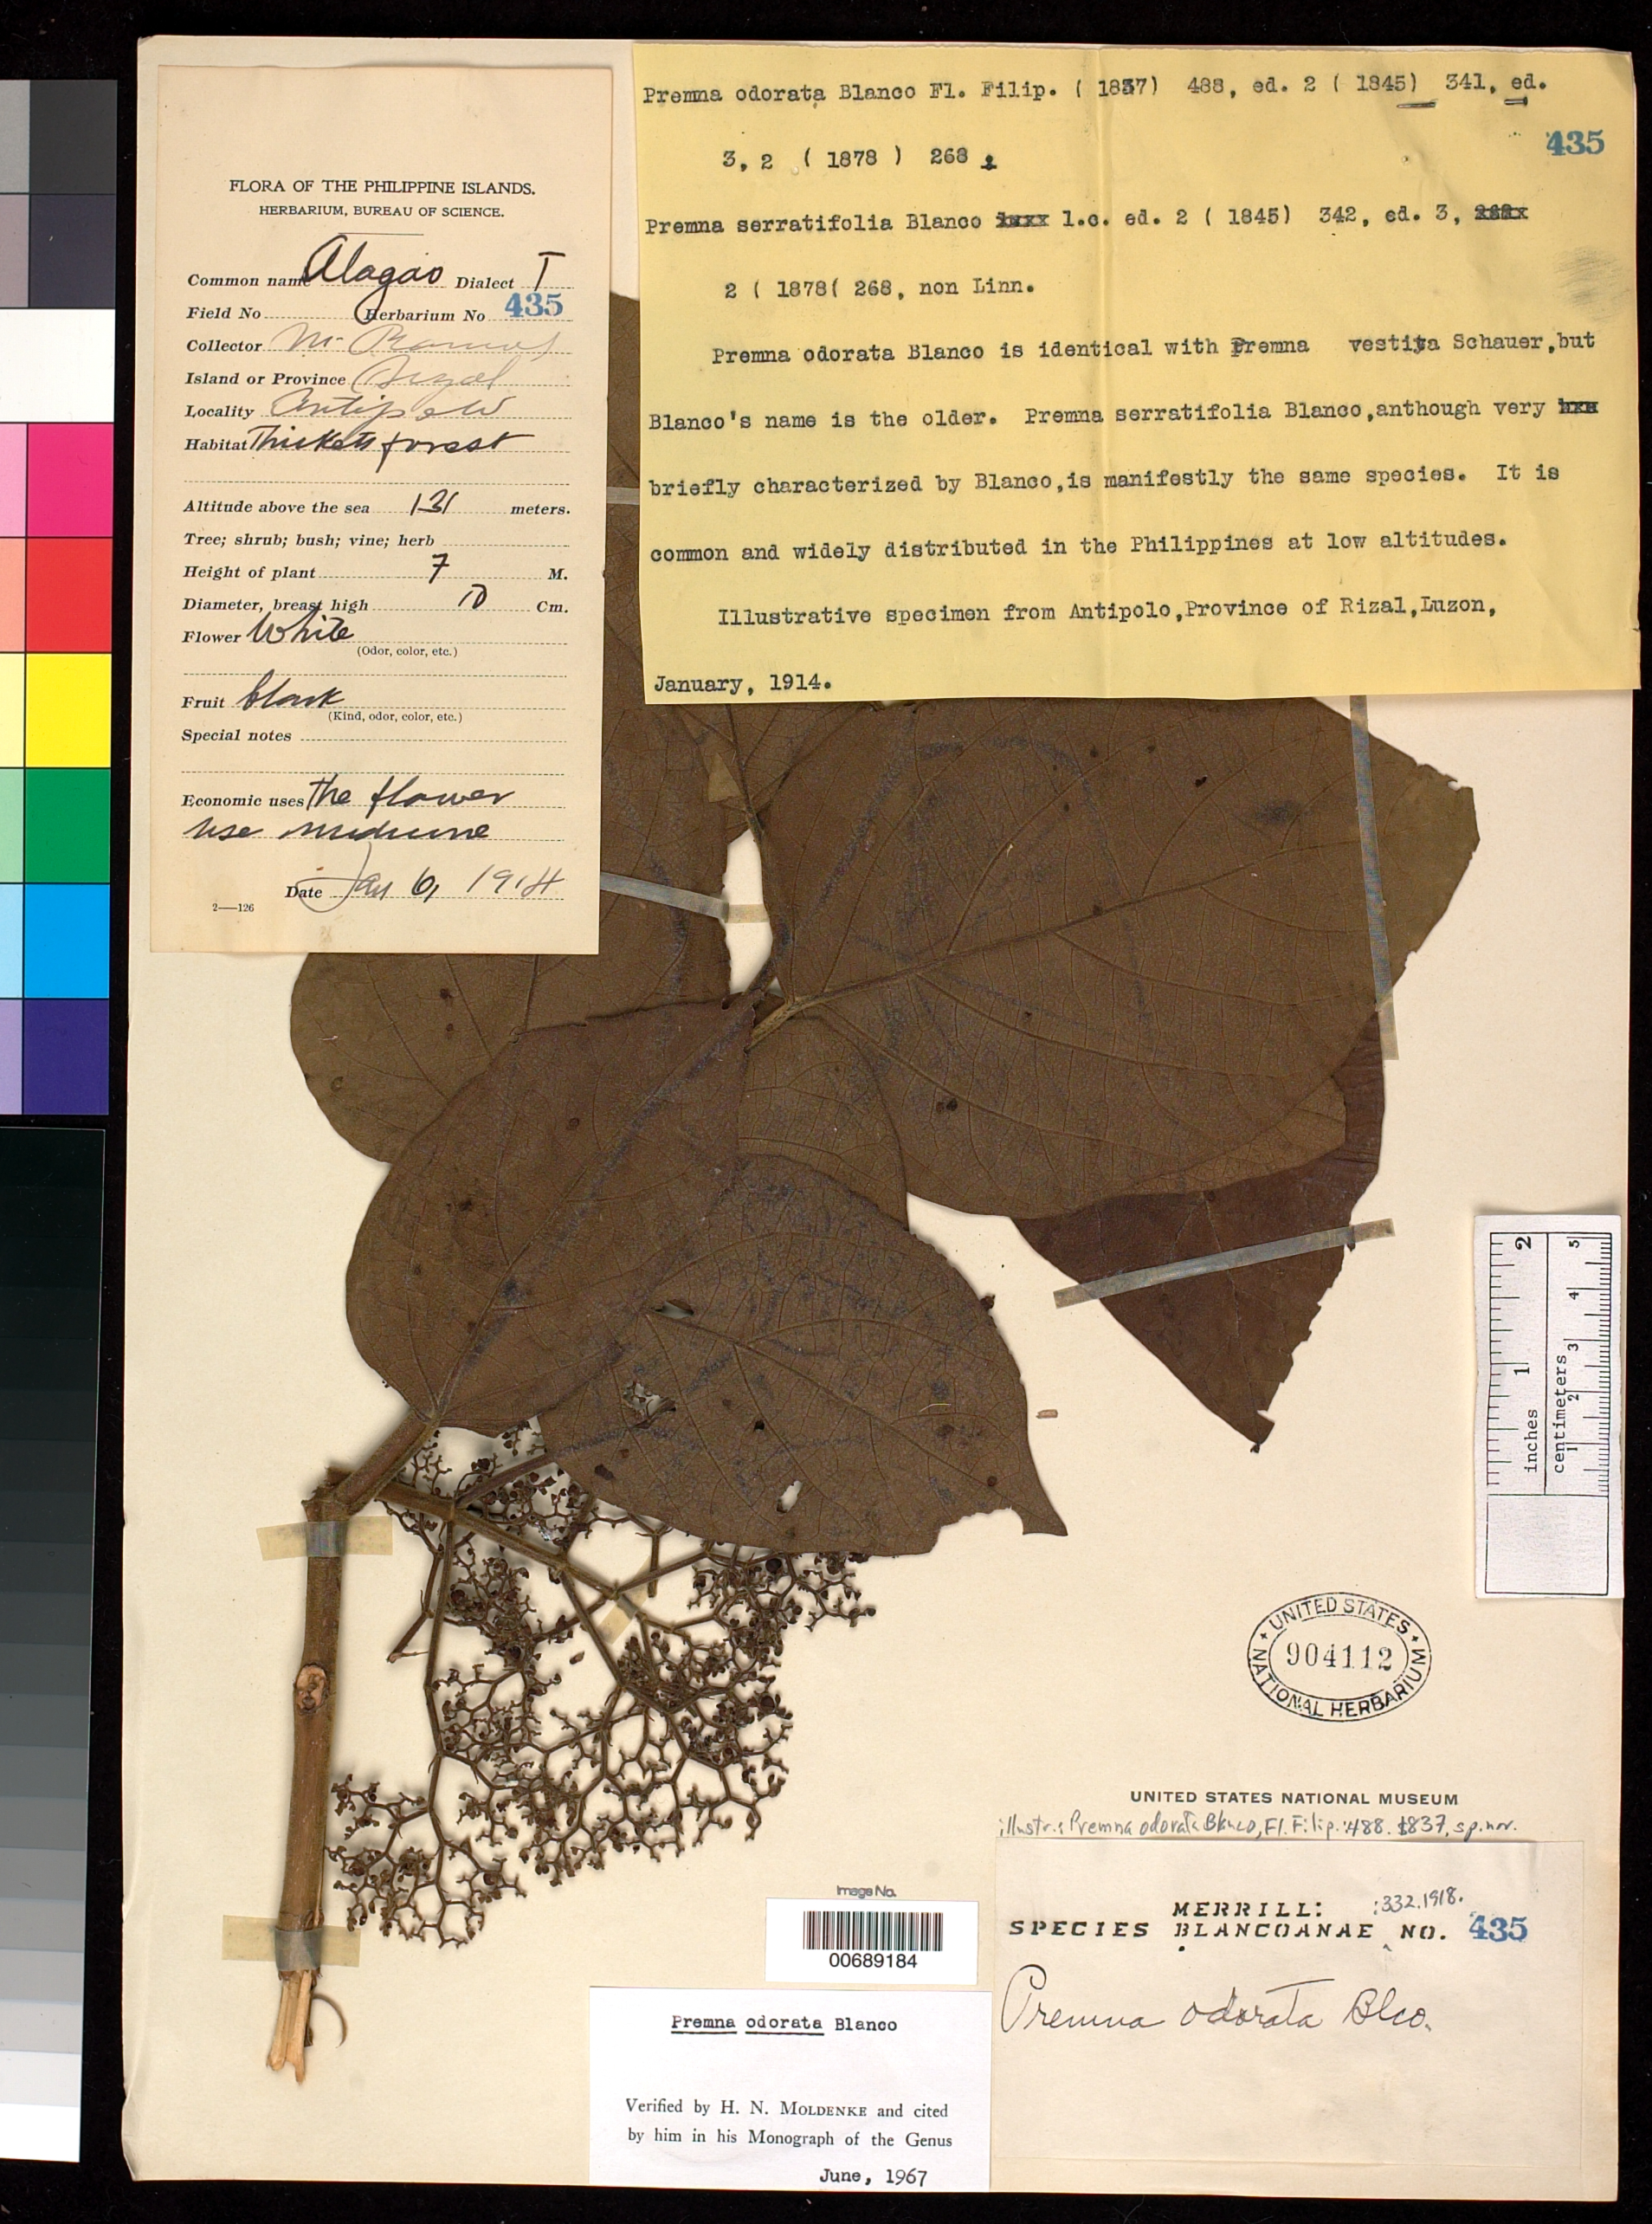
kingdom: Plantae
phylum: Tracheophyta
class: Magnoliopsida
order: Lamiales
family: Lamiaceae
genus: Premna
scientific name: Premna odorata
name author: Blanco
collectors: M. Ramos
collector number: Sp. Blancoan. 0435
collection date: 1914-01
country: Philippines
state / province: Calabarzon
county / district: Rizal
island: Luzon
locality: Antipolo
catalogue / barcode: US 904112